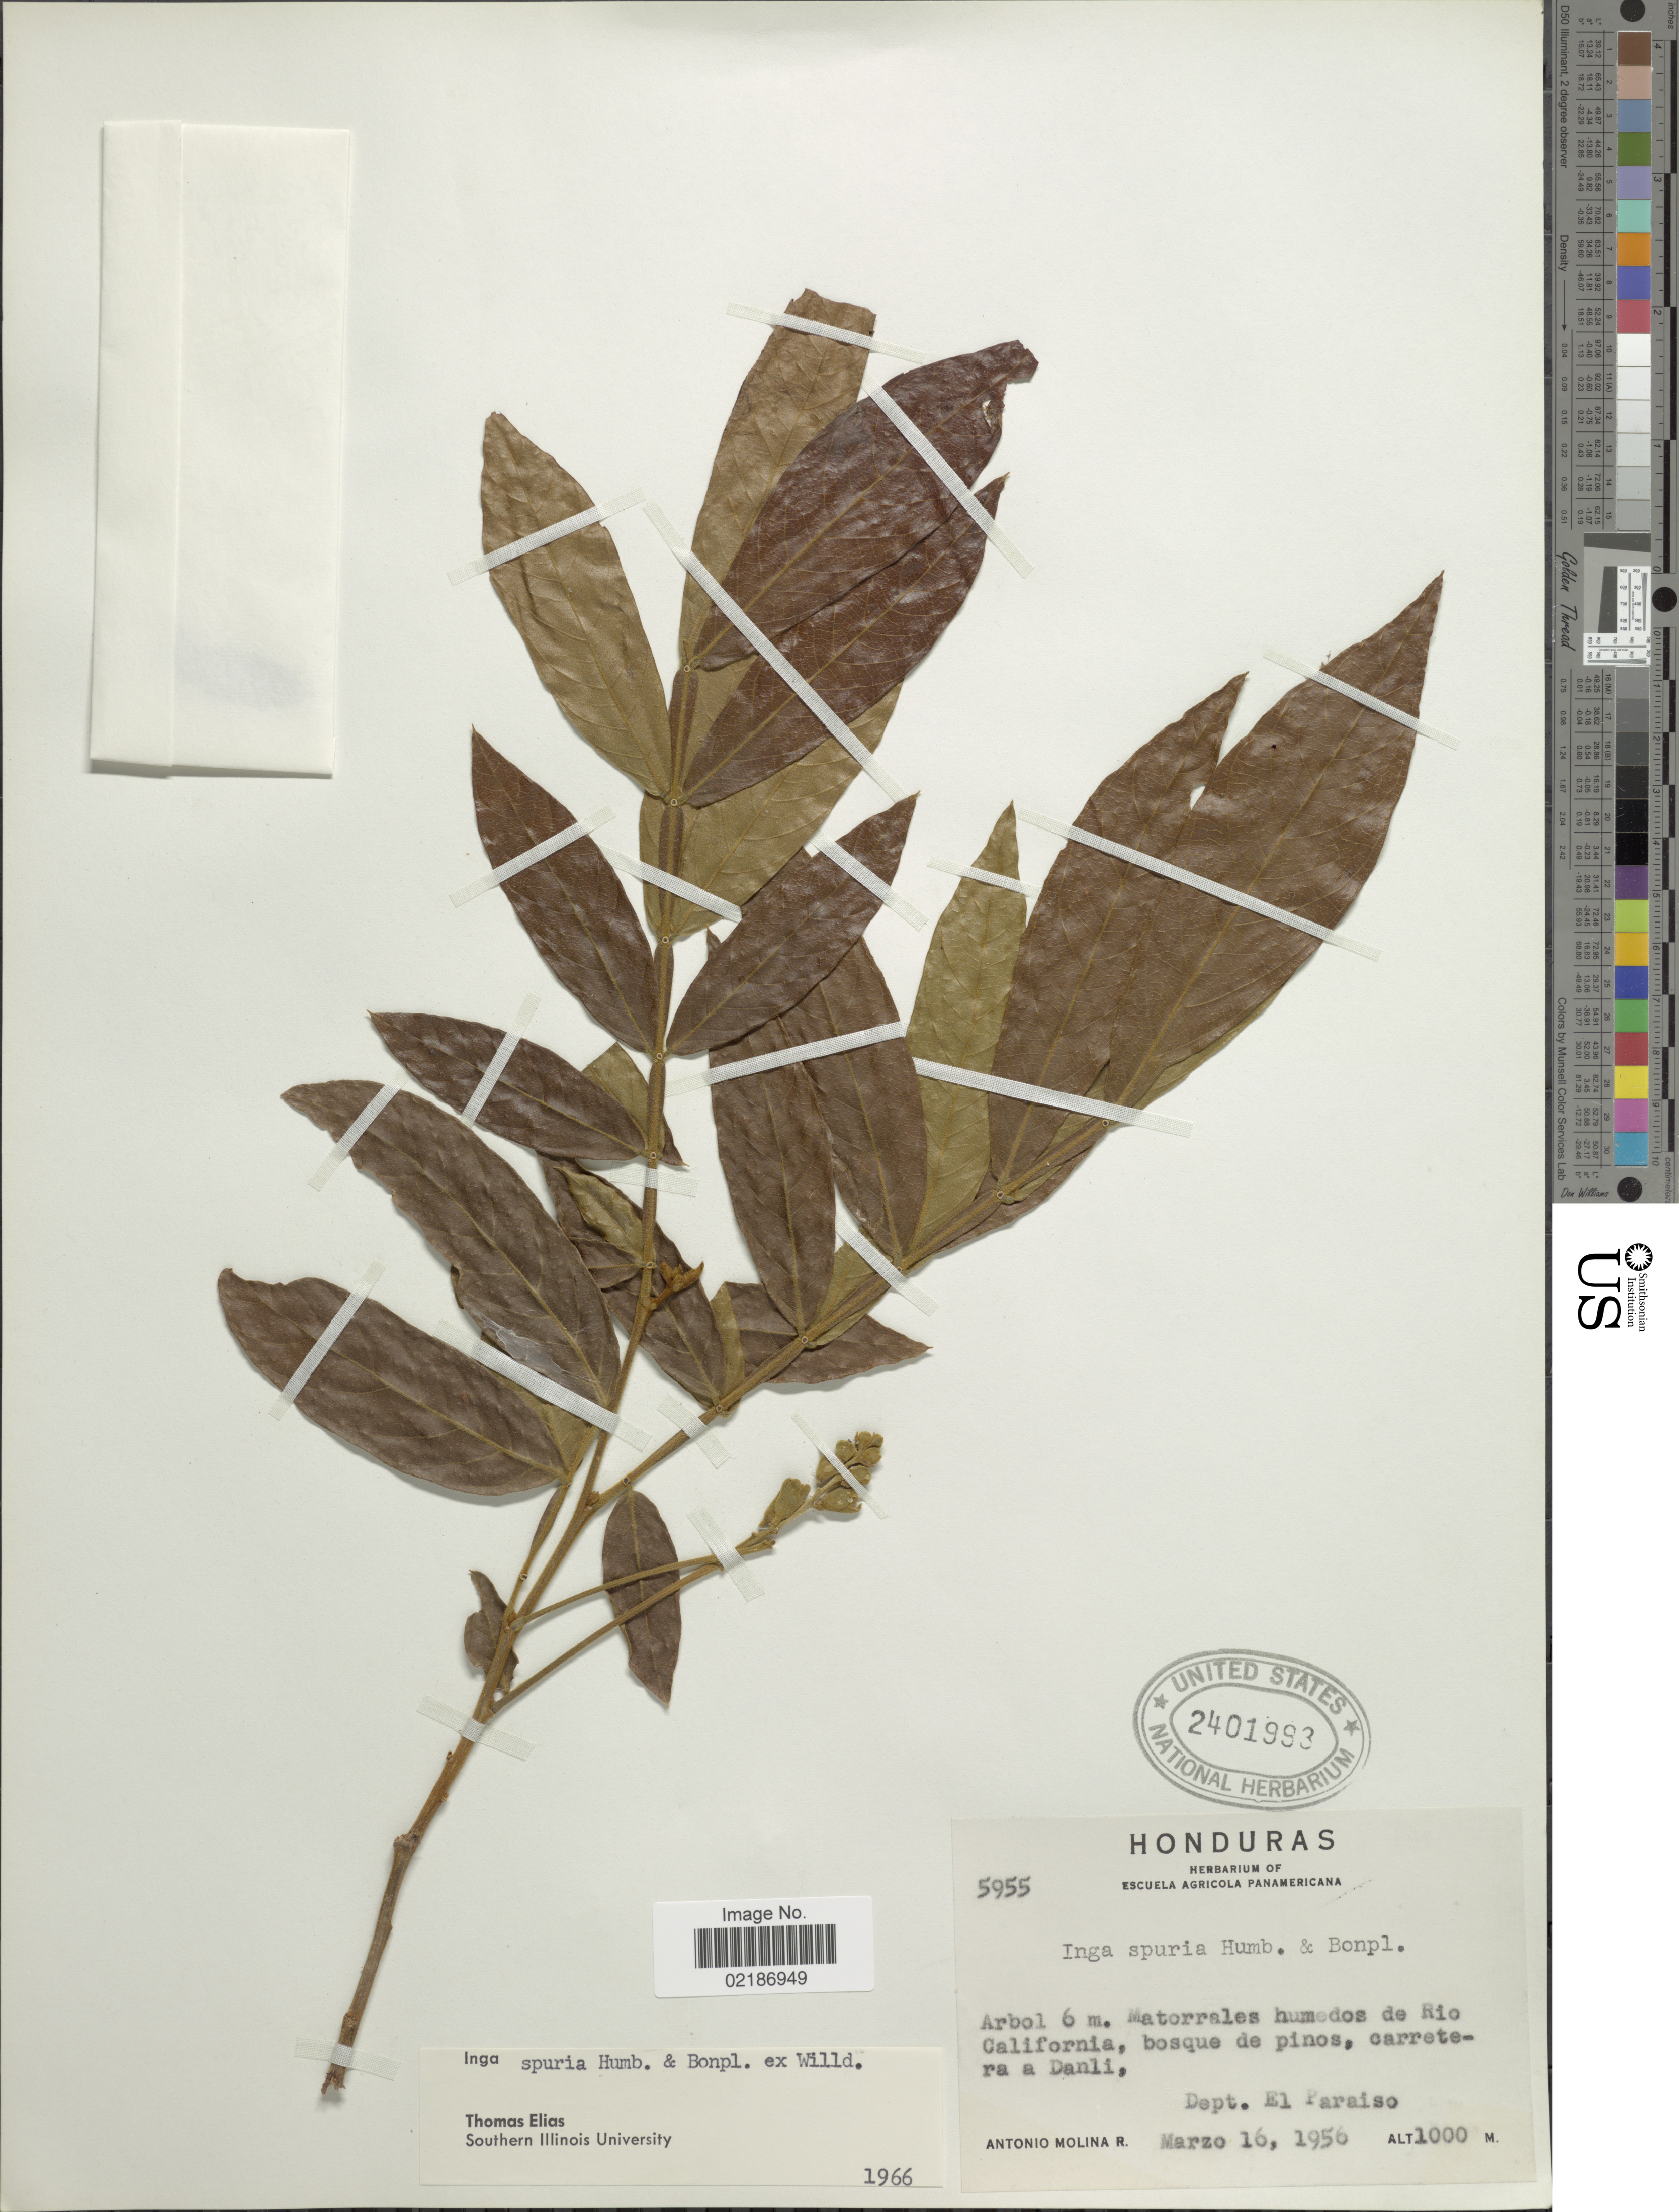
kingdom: Plantae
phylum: Tracheophyta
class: Magnoliopsida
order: Fabales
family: Fabaceae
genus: Inga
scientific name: Inga vera subsp. vera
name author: Willd.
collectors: A. Molina R.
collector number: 5955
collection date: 1956-03-16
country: Honduras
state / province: El Paraíso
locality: Matorrales humedos de Rio California, carretera a Danli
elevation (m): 1000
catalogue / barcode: US 2401993